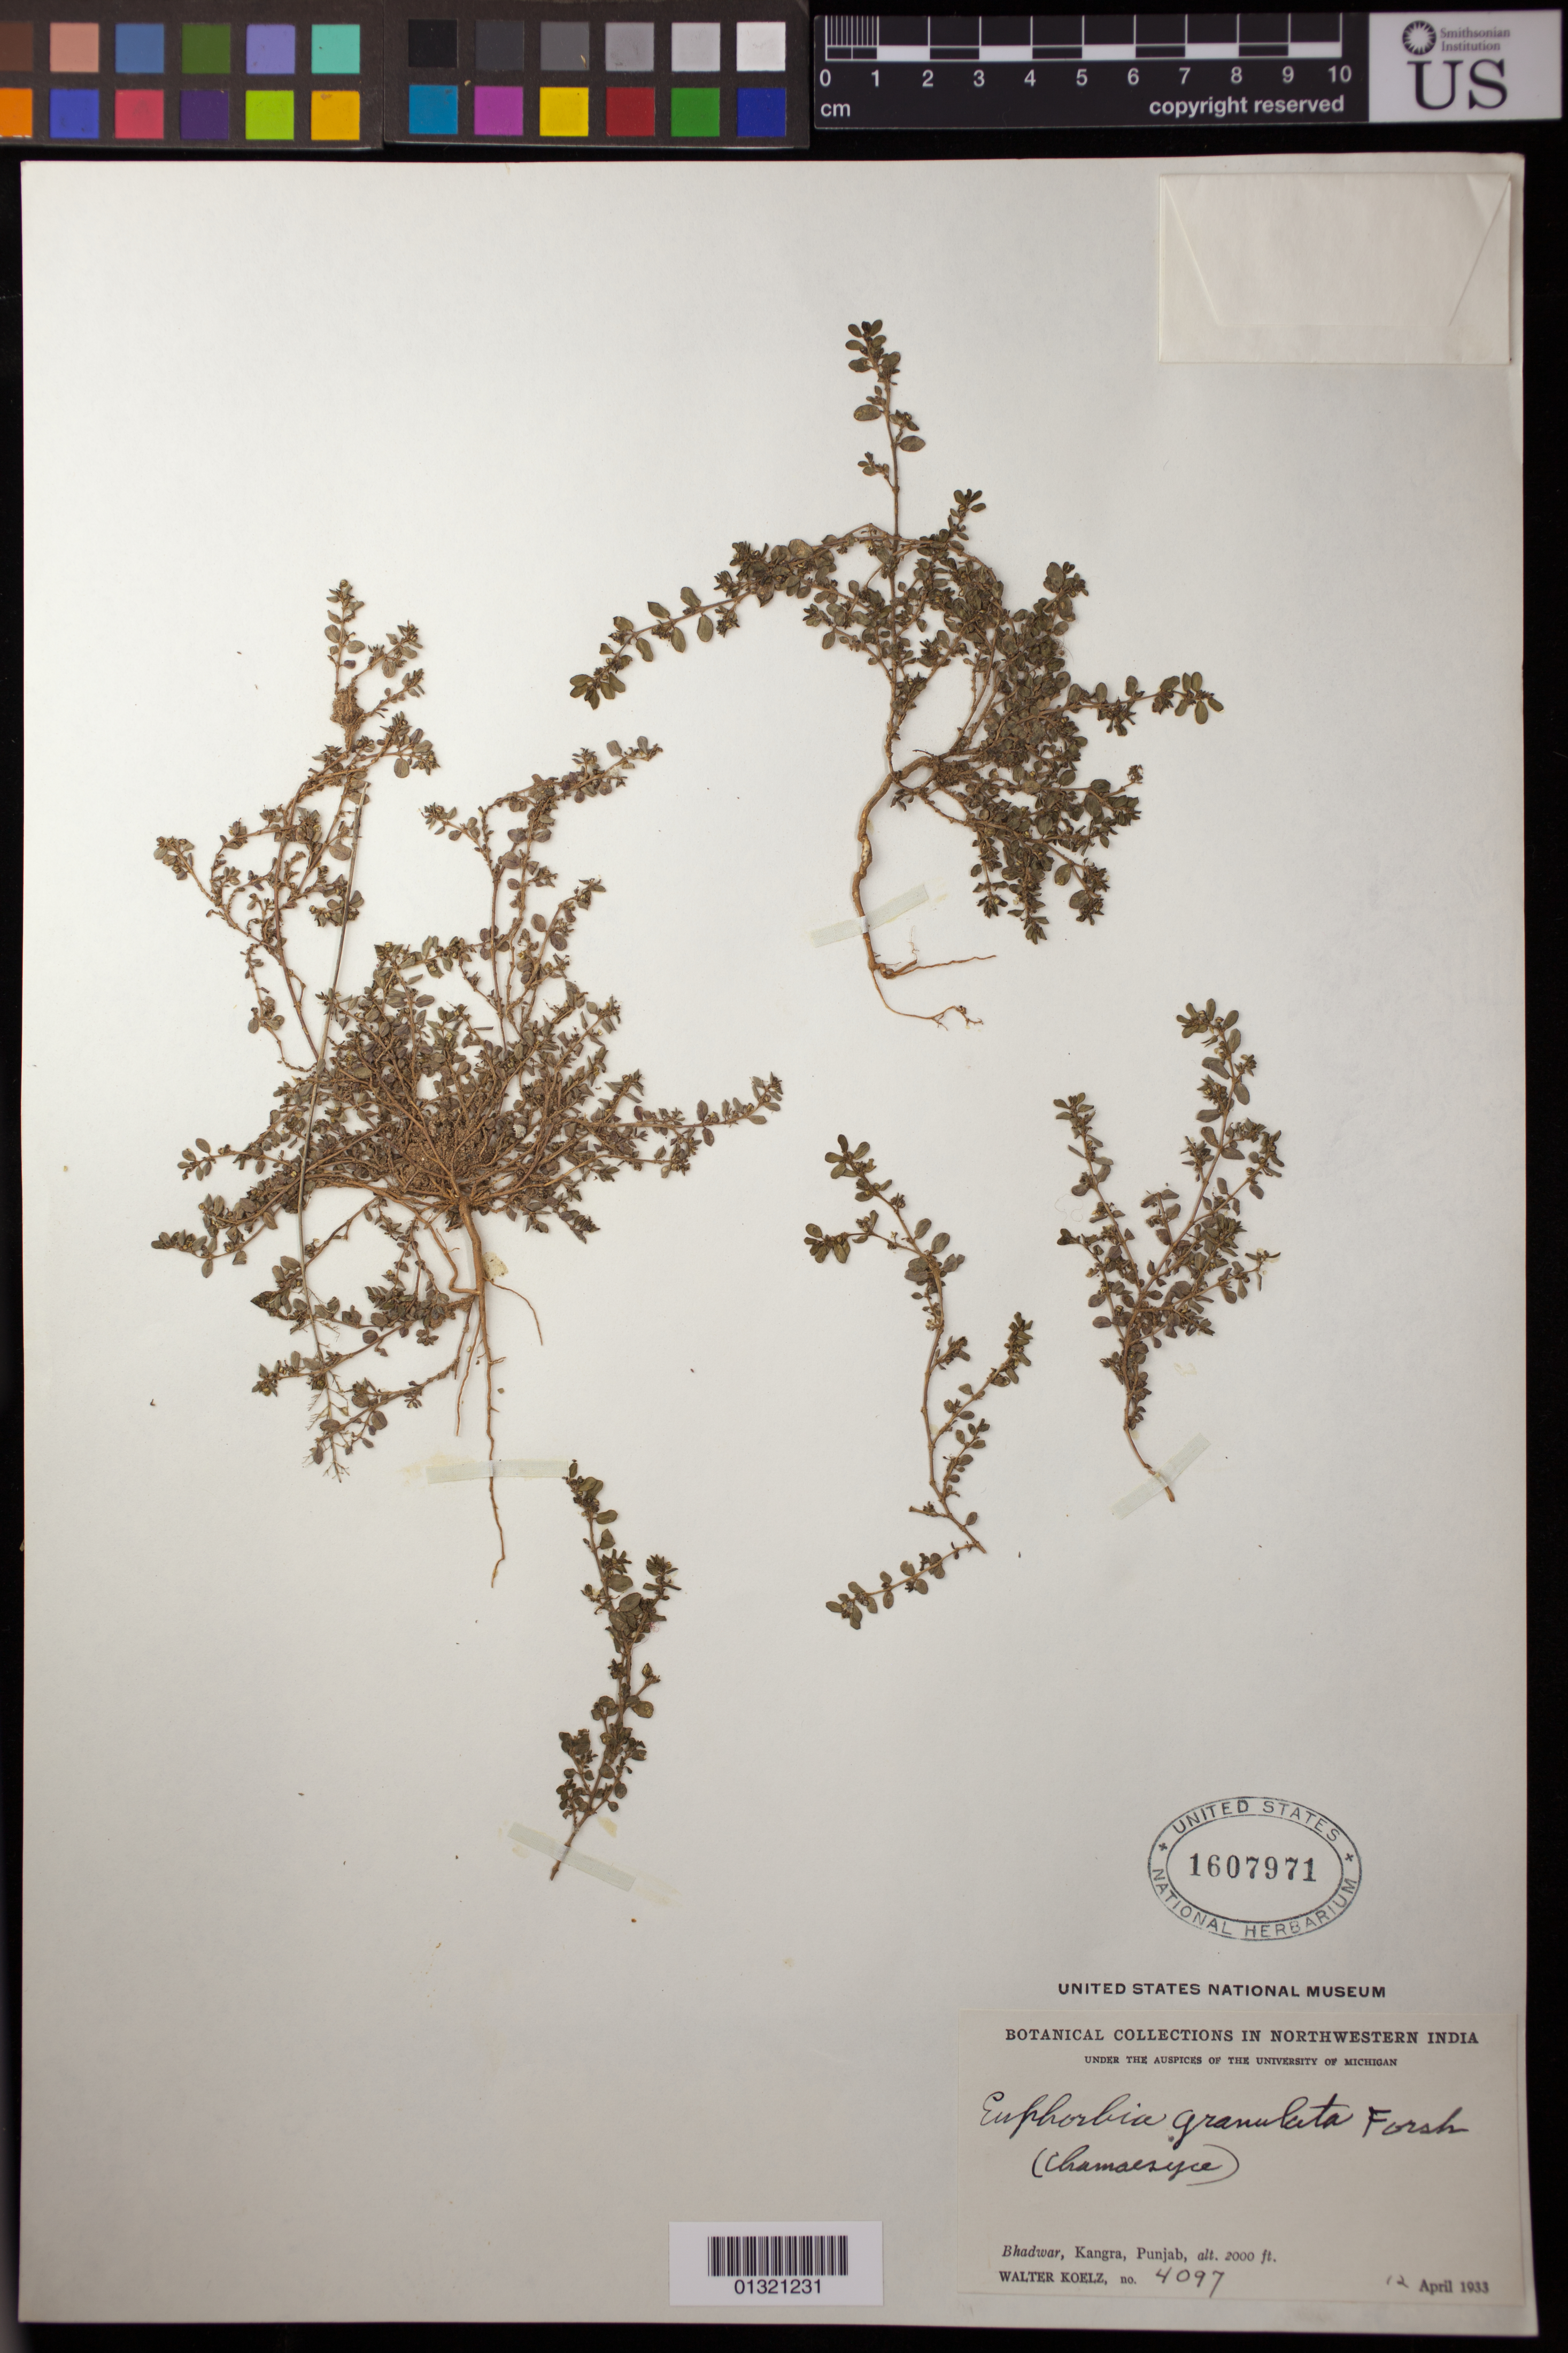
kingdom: Plantae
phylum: Tracheophyta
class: Magnoliopsida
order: Malpighiales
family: Euphorbiaceae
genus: Euphorbia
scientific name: Euphorbia sp.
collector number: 4097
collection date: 1933-04-12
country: India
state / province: Himachal Pradesh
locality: Bhadwar, Kangra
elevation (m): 610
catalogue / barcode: US 1607971